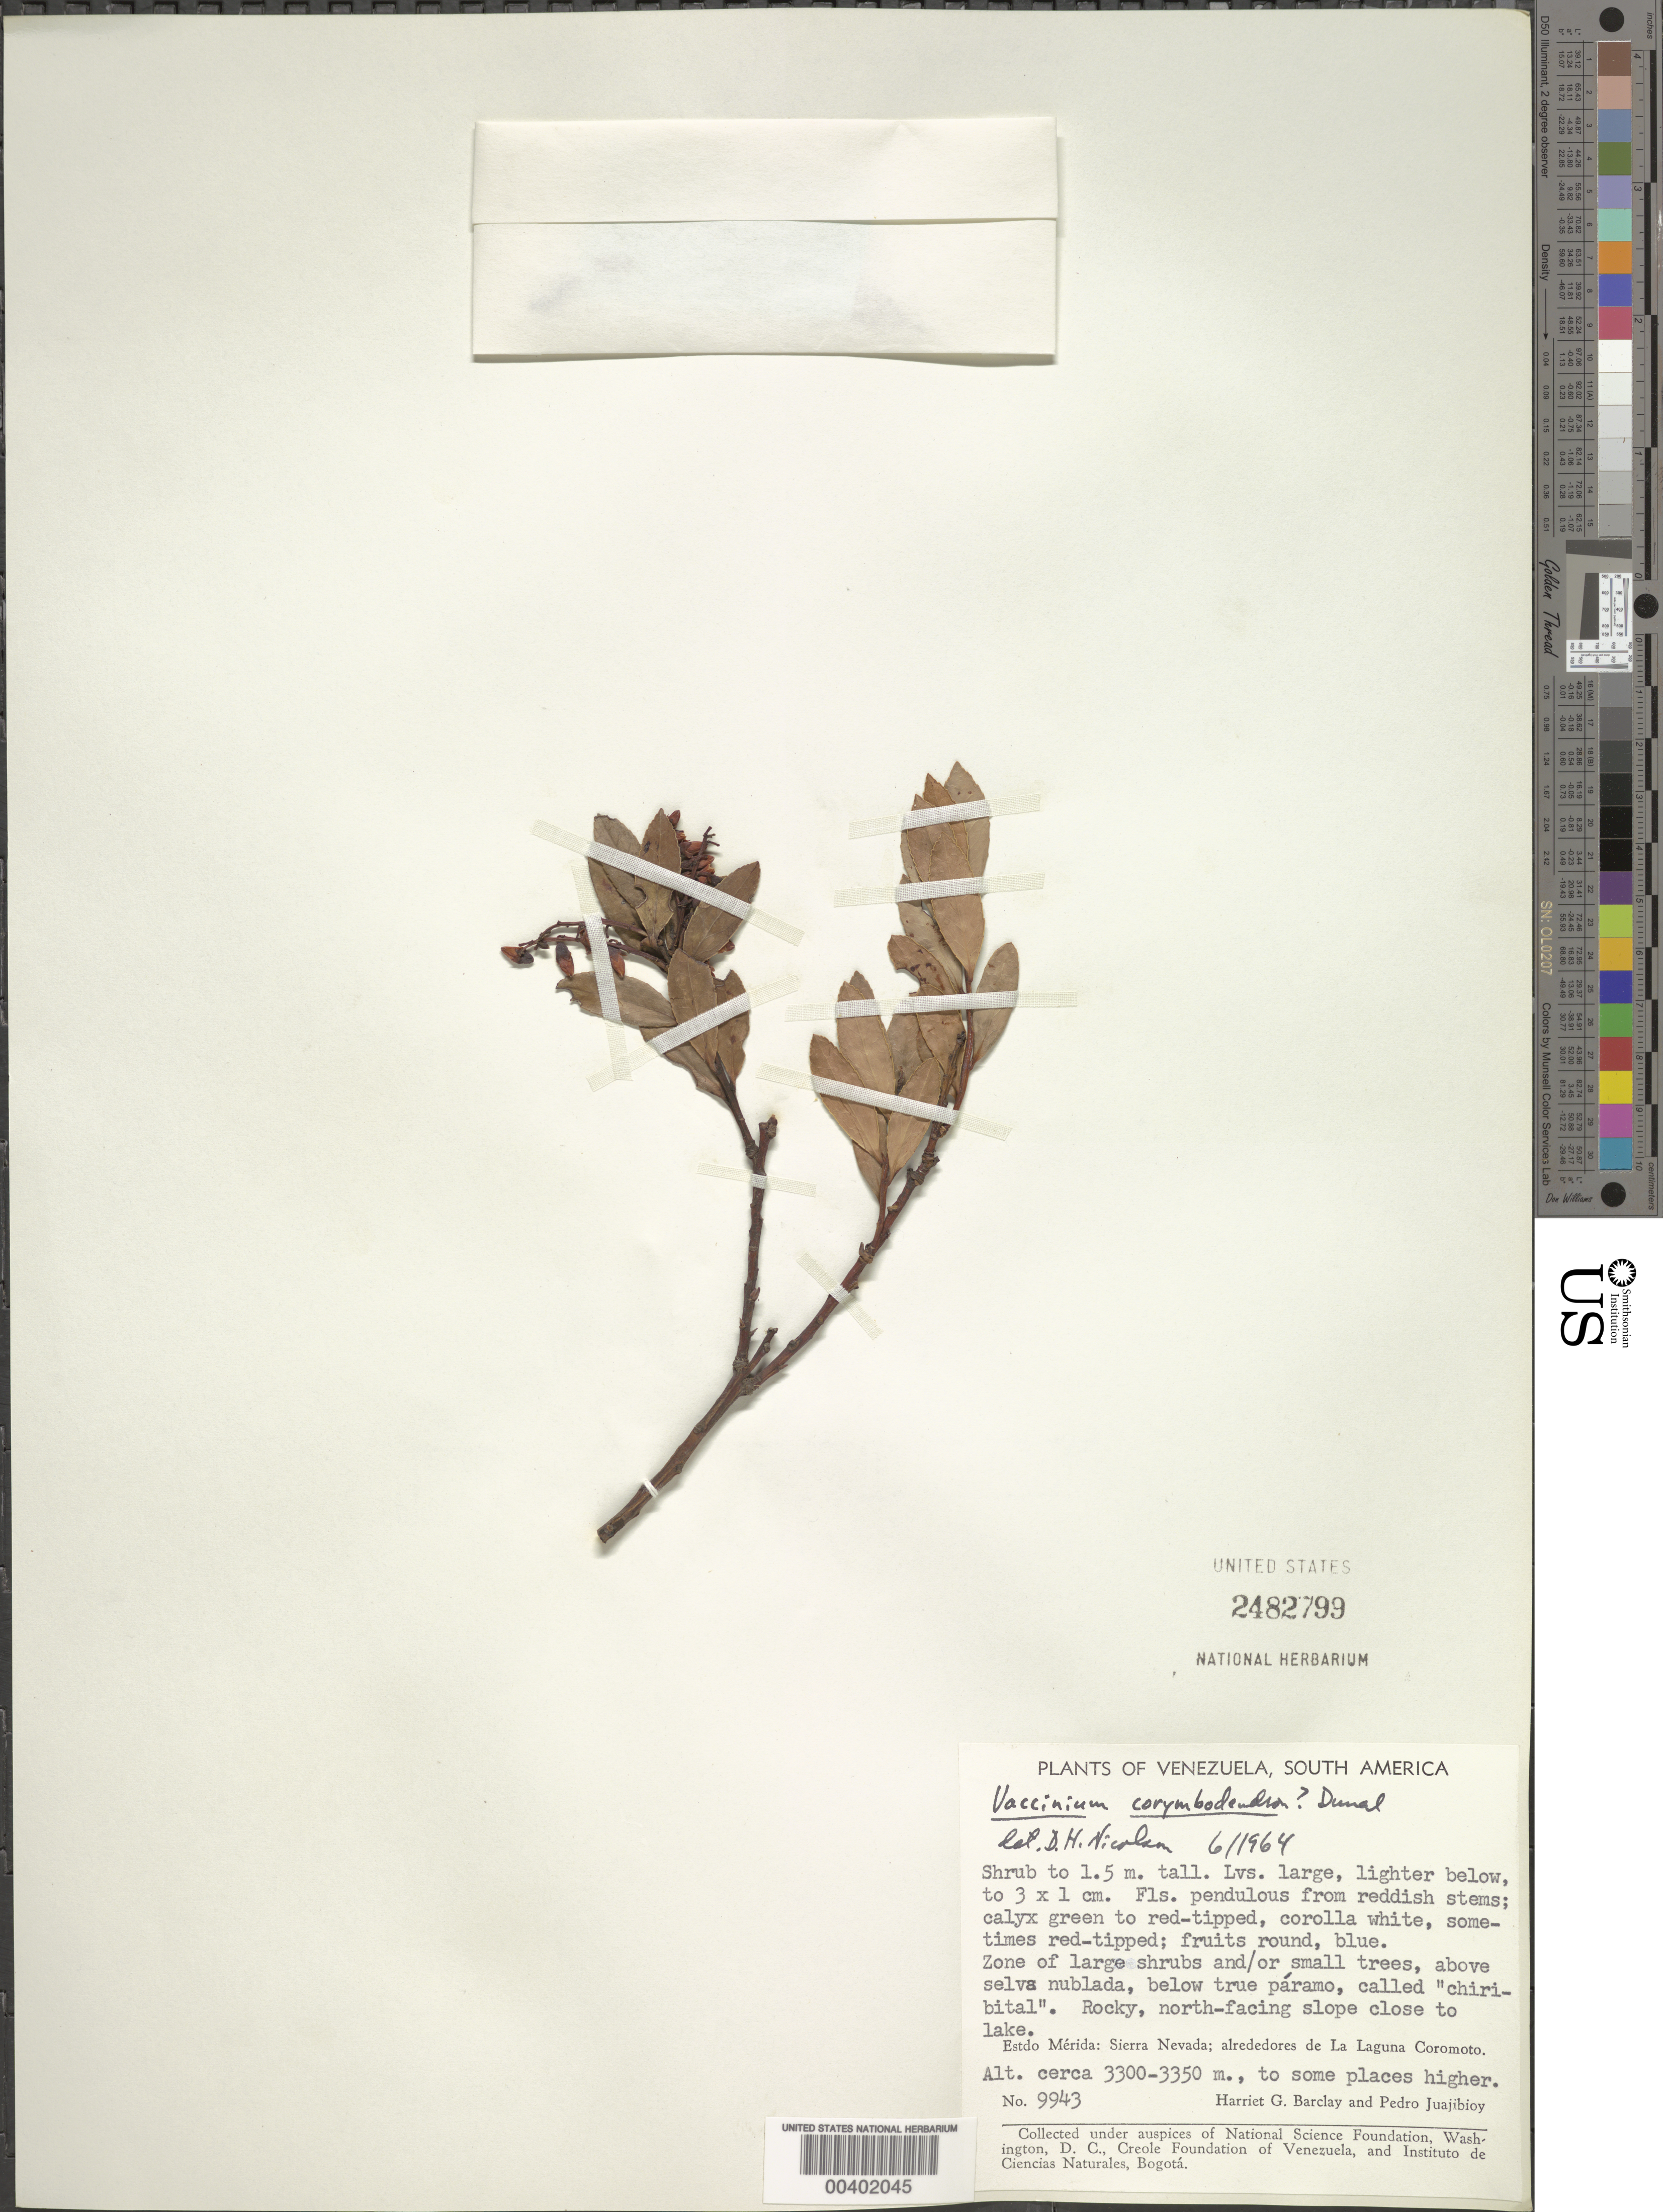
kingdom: Plantae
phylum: Tracheophyta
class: Magnoliopsida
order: Ericales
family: Ericaceae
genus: Vaccinium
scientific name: Vaccinium corymbodendron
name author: Dunal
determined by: Nicolson, Dan H.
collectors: H. G. Barclay & P. Juajibioy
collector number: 9943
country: Venezuela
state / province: Mérida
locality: Alrededores de La Laguna Coromoto.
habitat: Rocky, north-facing slope close to lake.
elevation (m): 3300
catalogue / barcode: US 2482799